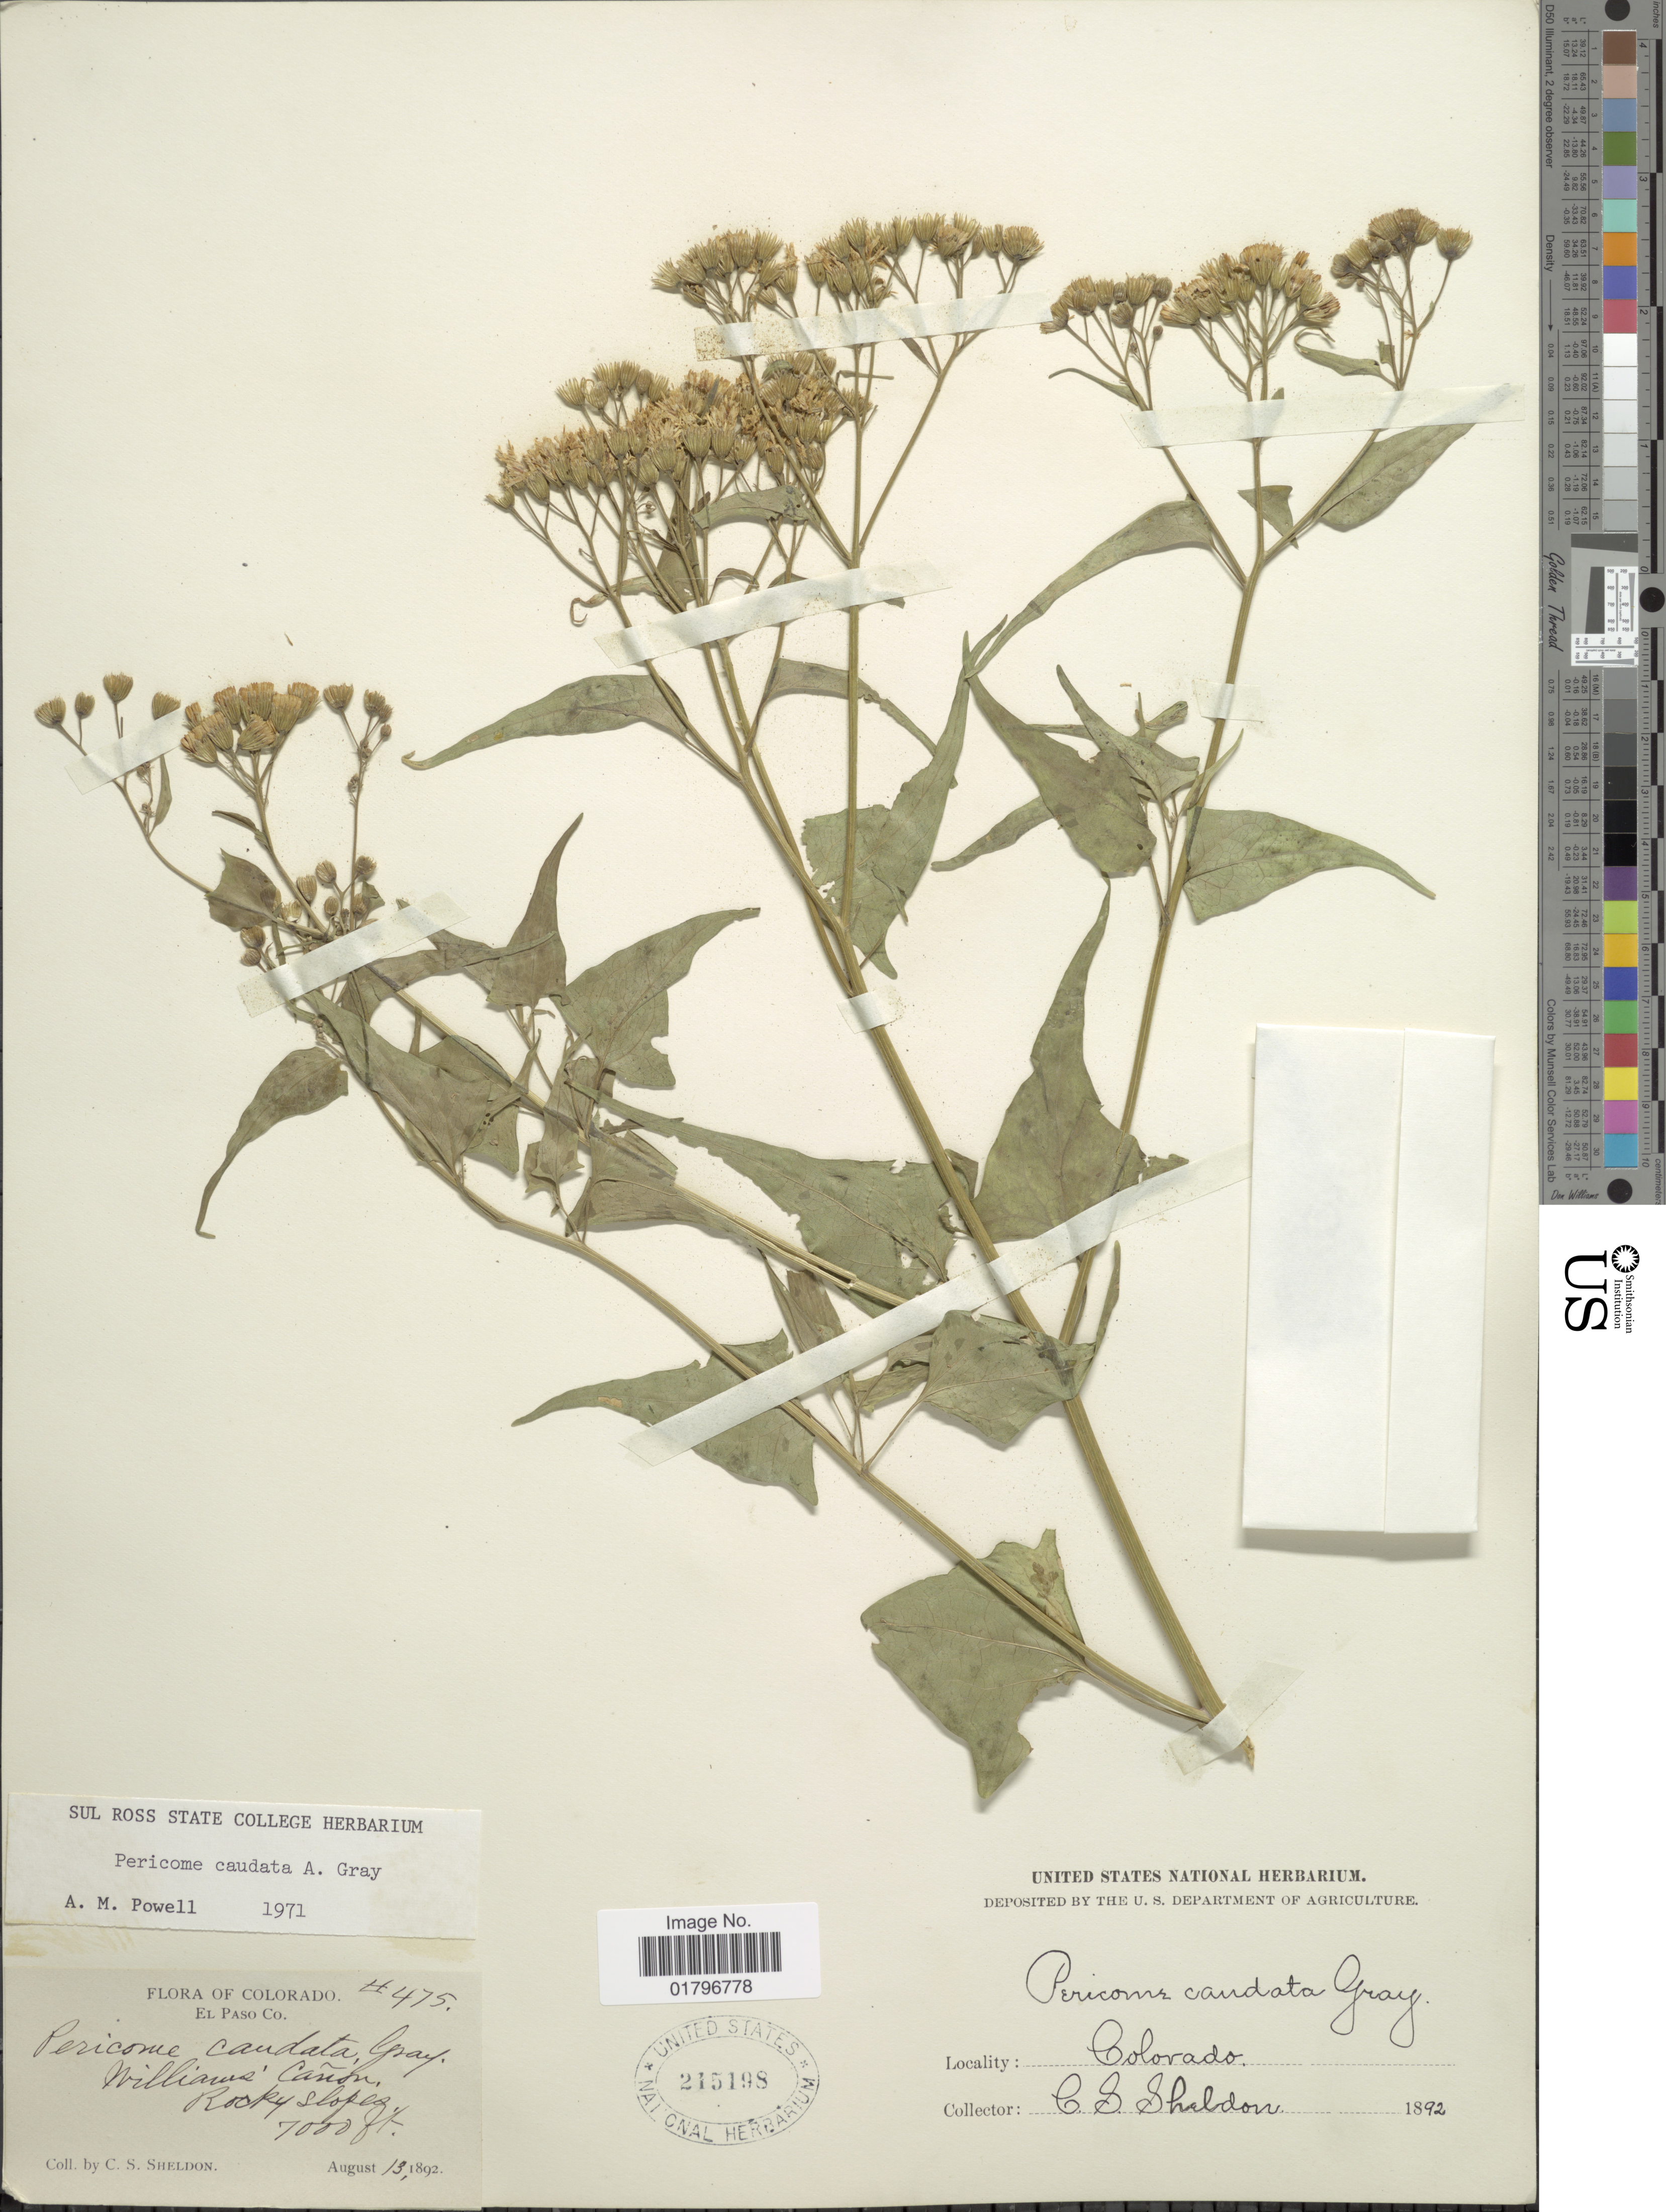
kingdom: Plantae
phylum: Tracheophyta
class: Magnoliopsida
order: Asterales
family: Asteraceae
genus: Pericome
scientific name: Pericome caudata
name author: A. Gray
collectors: C. S. Sheldon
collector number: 475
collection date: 1892-08-13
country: United States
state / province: Colorado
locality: El Paso Co. Williams' Cañon. Rocky slopes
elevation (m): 2134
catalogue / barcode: US 215198